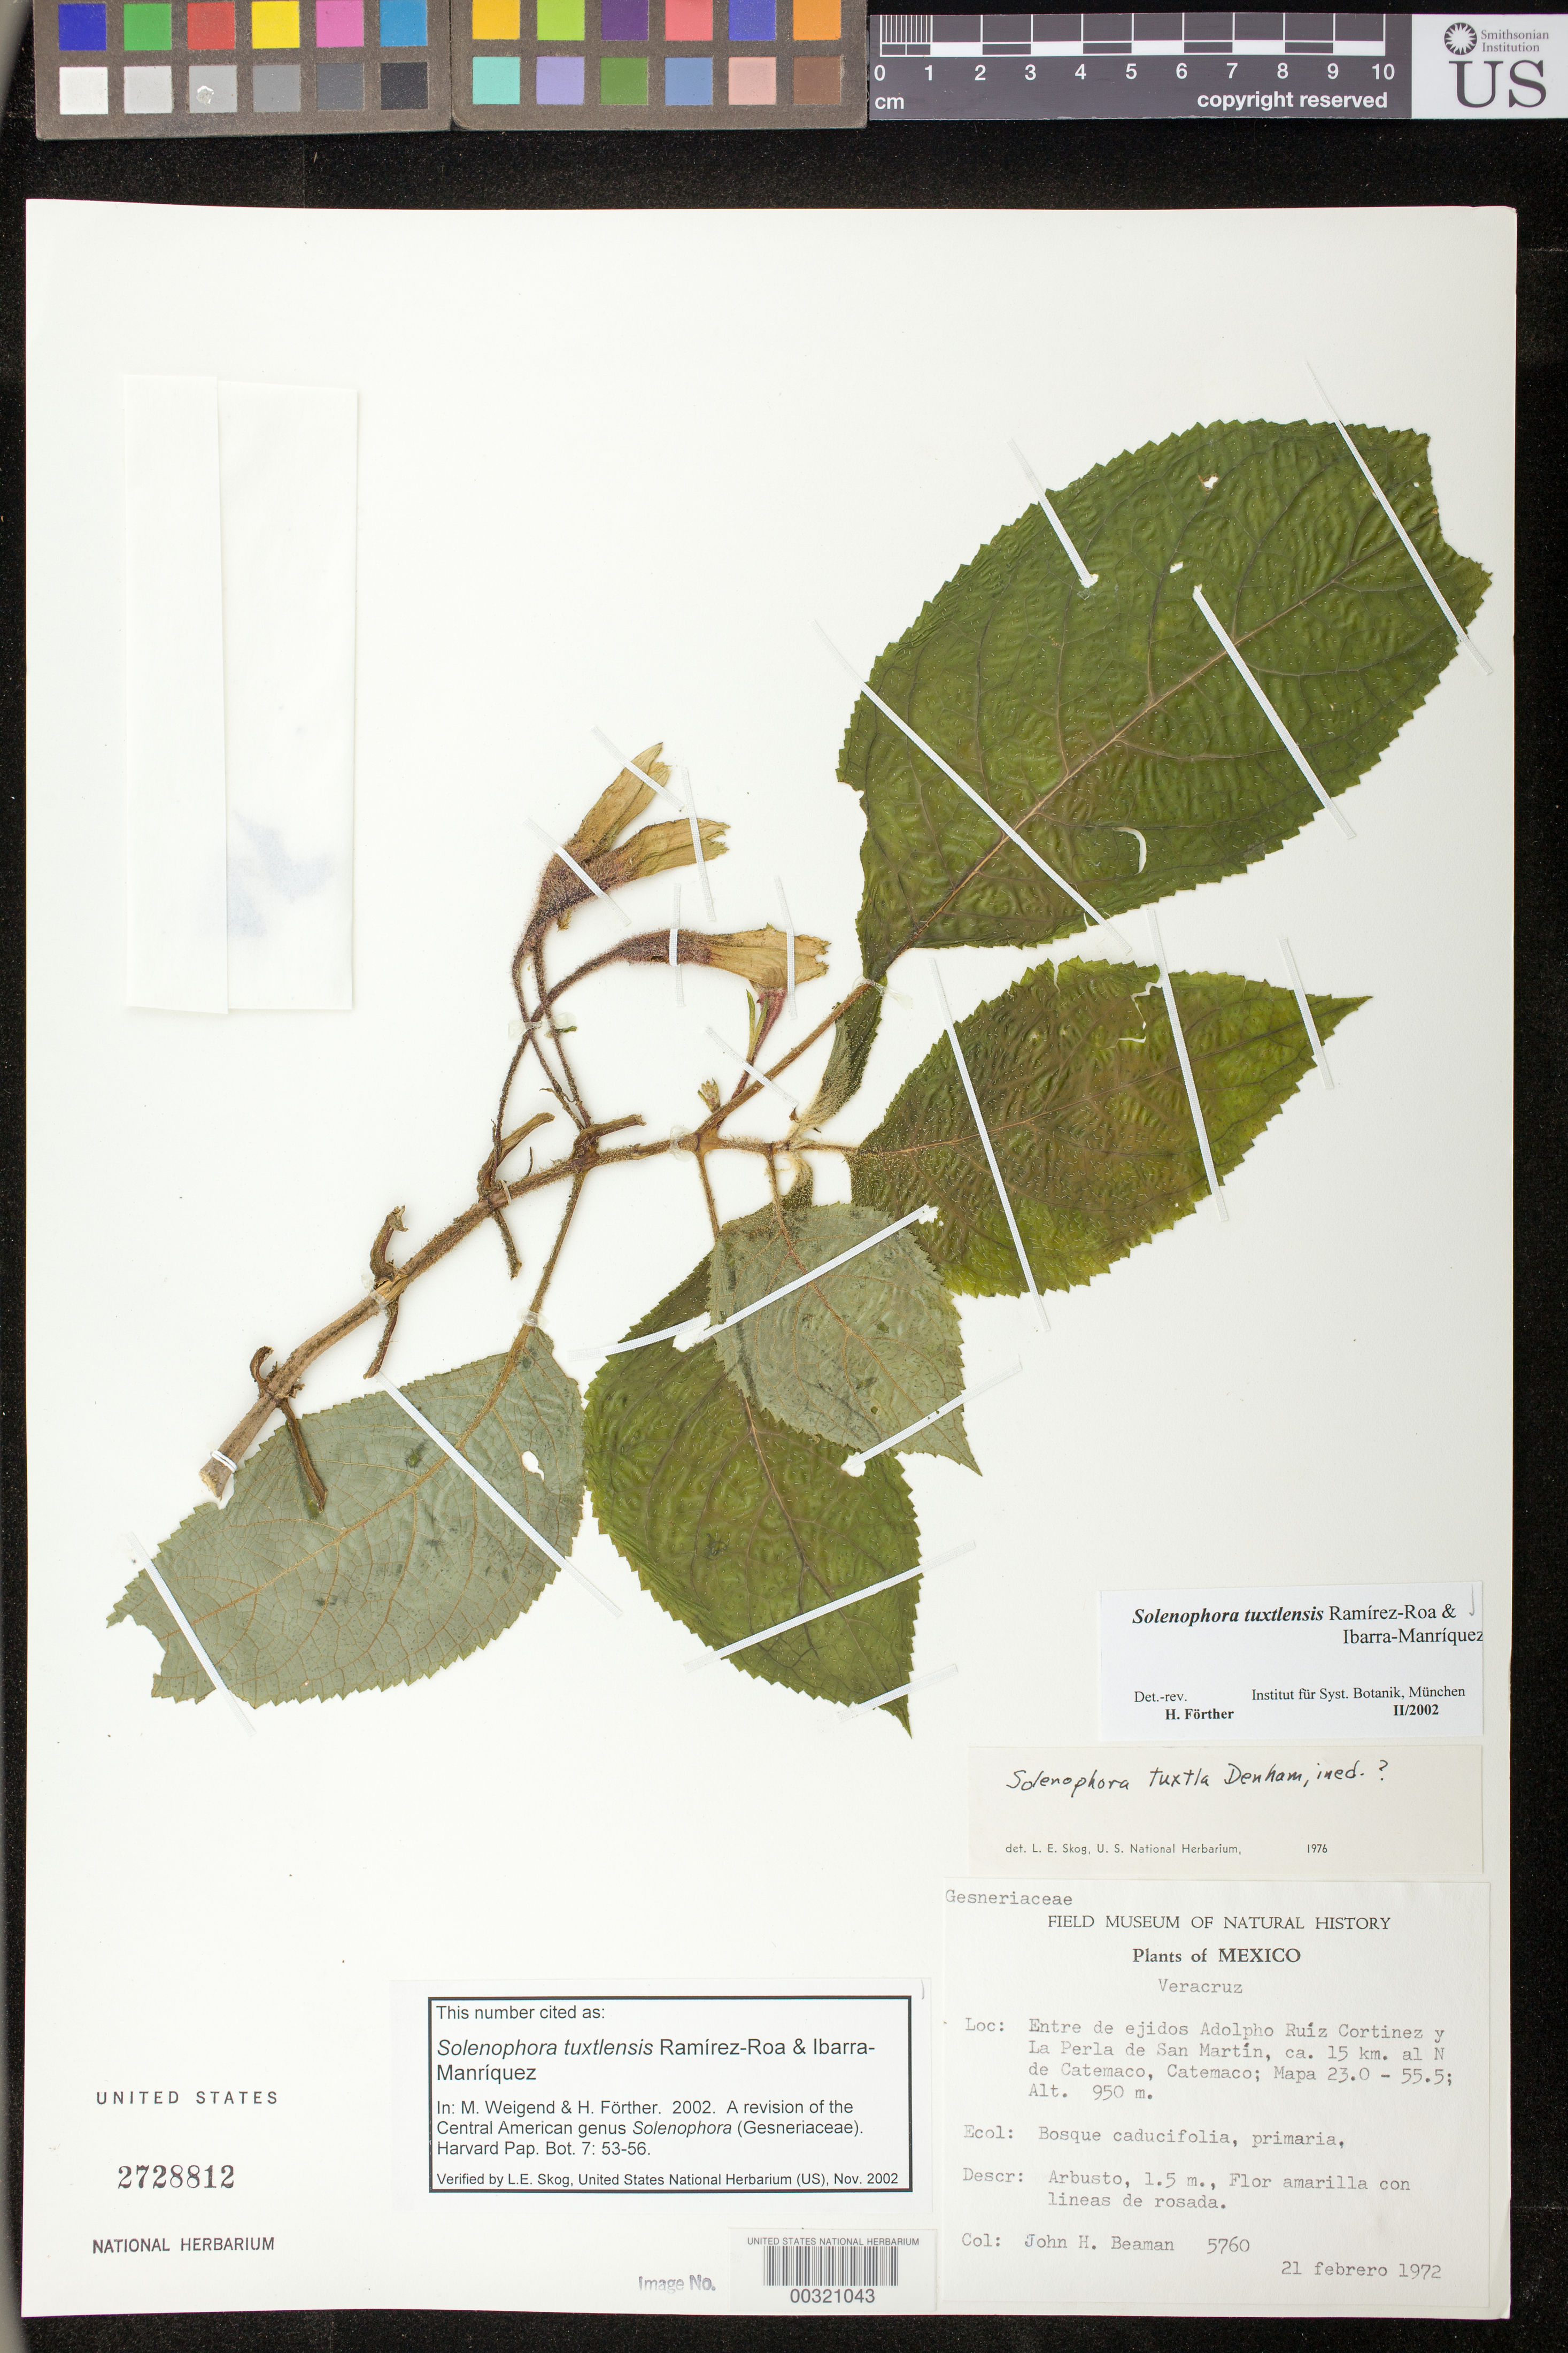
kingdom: Plantae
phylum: Tracheophyta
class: Magnoliopsida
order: Lamiales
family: Gesneriaceae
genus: Solenophora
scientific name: Solenophora tuxtlensis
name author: Ram.-Roa & Ibarra-Manr.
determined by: Weigend; Förther, Harald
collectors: J. H. Beaman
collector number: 5760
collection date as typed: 21 Feb 1972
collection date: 1972-02-21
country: Mexico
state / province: Veracruz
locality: Entre de ejidos Adolpho Ruíz Cortinez y La Perla de San Martín, ca. 15 km al N de Catemaco, Catemaco; Mapa 23.0-55.5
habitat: Bosque caducifolia, primaria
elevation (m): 950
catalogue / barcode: US 2728812